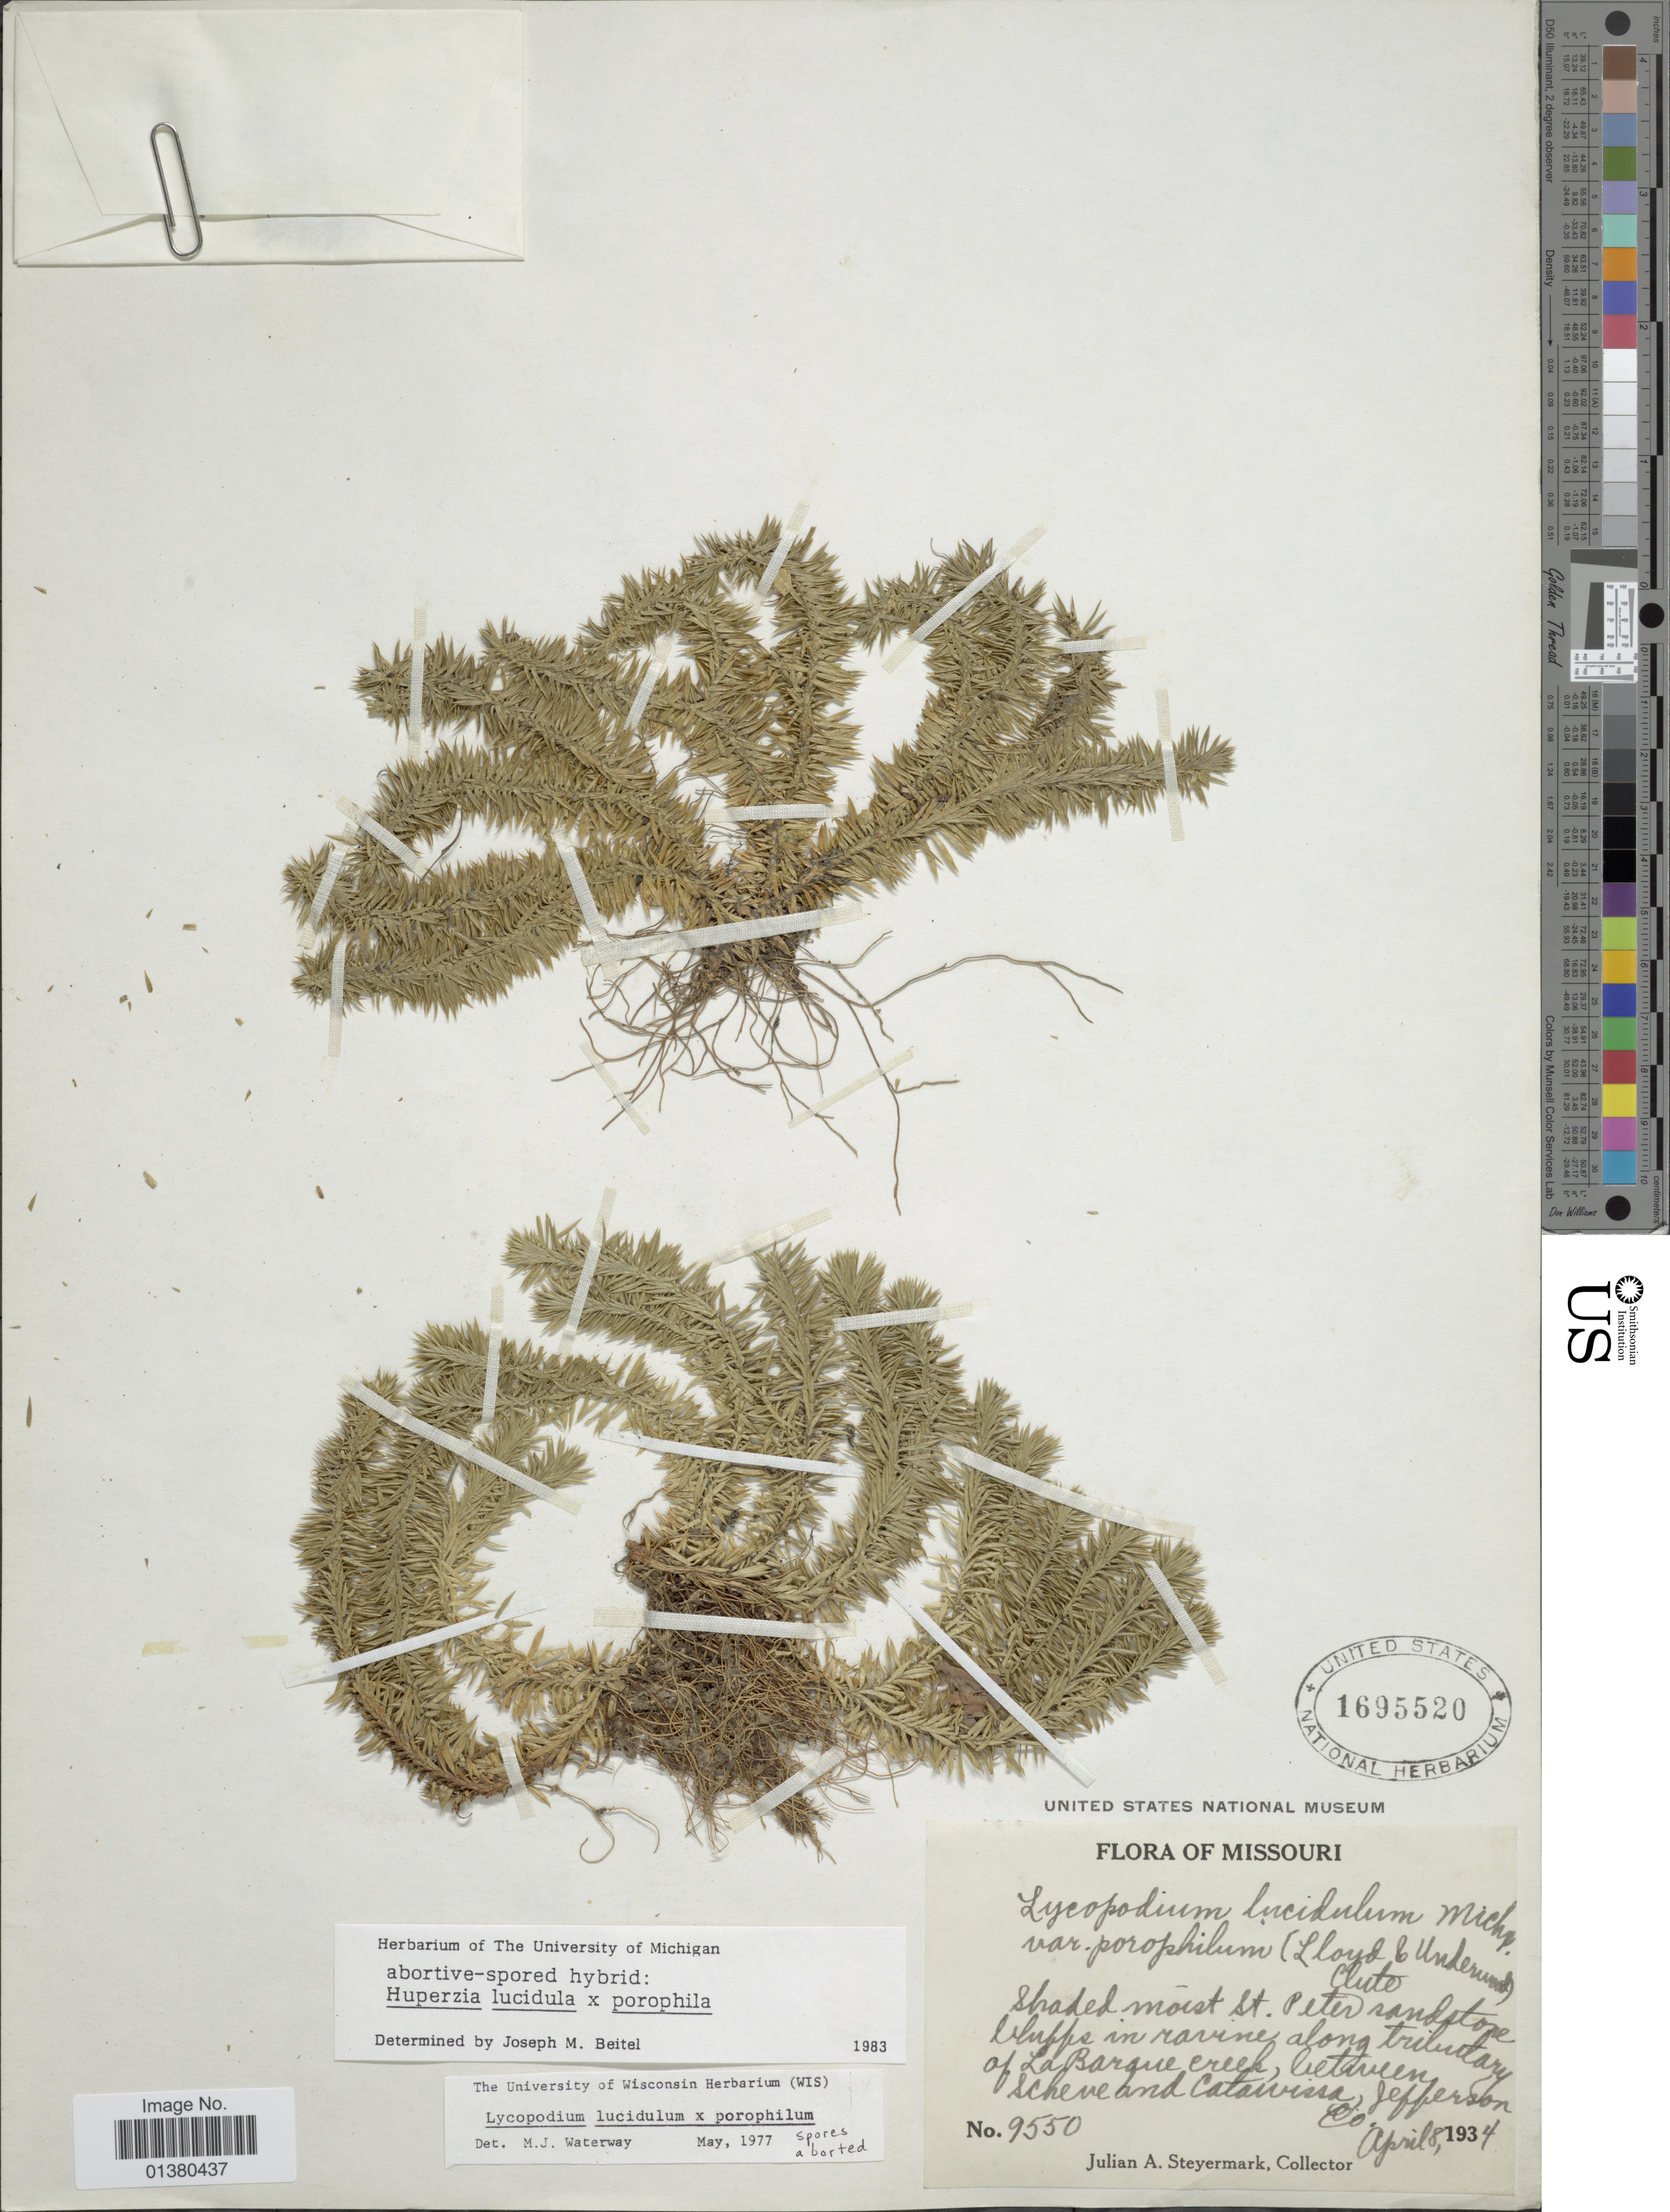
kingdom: Plantae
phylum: Tracheophyta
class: Lycopodiopsida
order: Lycopodiales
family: Lycopodiaceae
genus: Huperzia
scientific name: Huperzia lucidula x H. porophila (F.E. Lloyd & Underw.) Holub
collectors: J. Steyermark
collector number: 9550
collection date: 1934-04-08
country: United States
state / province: Missouri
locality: Shaded moist St. Peter sandstone bluffs in ravine along tributary of La Barque creek, between Scheve and Catawissa, Jefferson Co.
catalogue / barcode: US 1695520